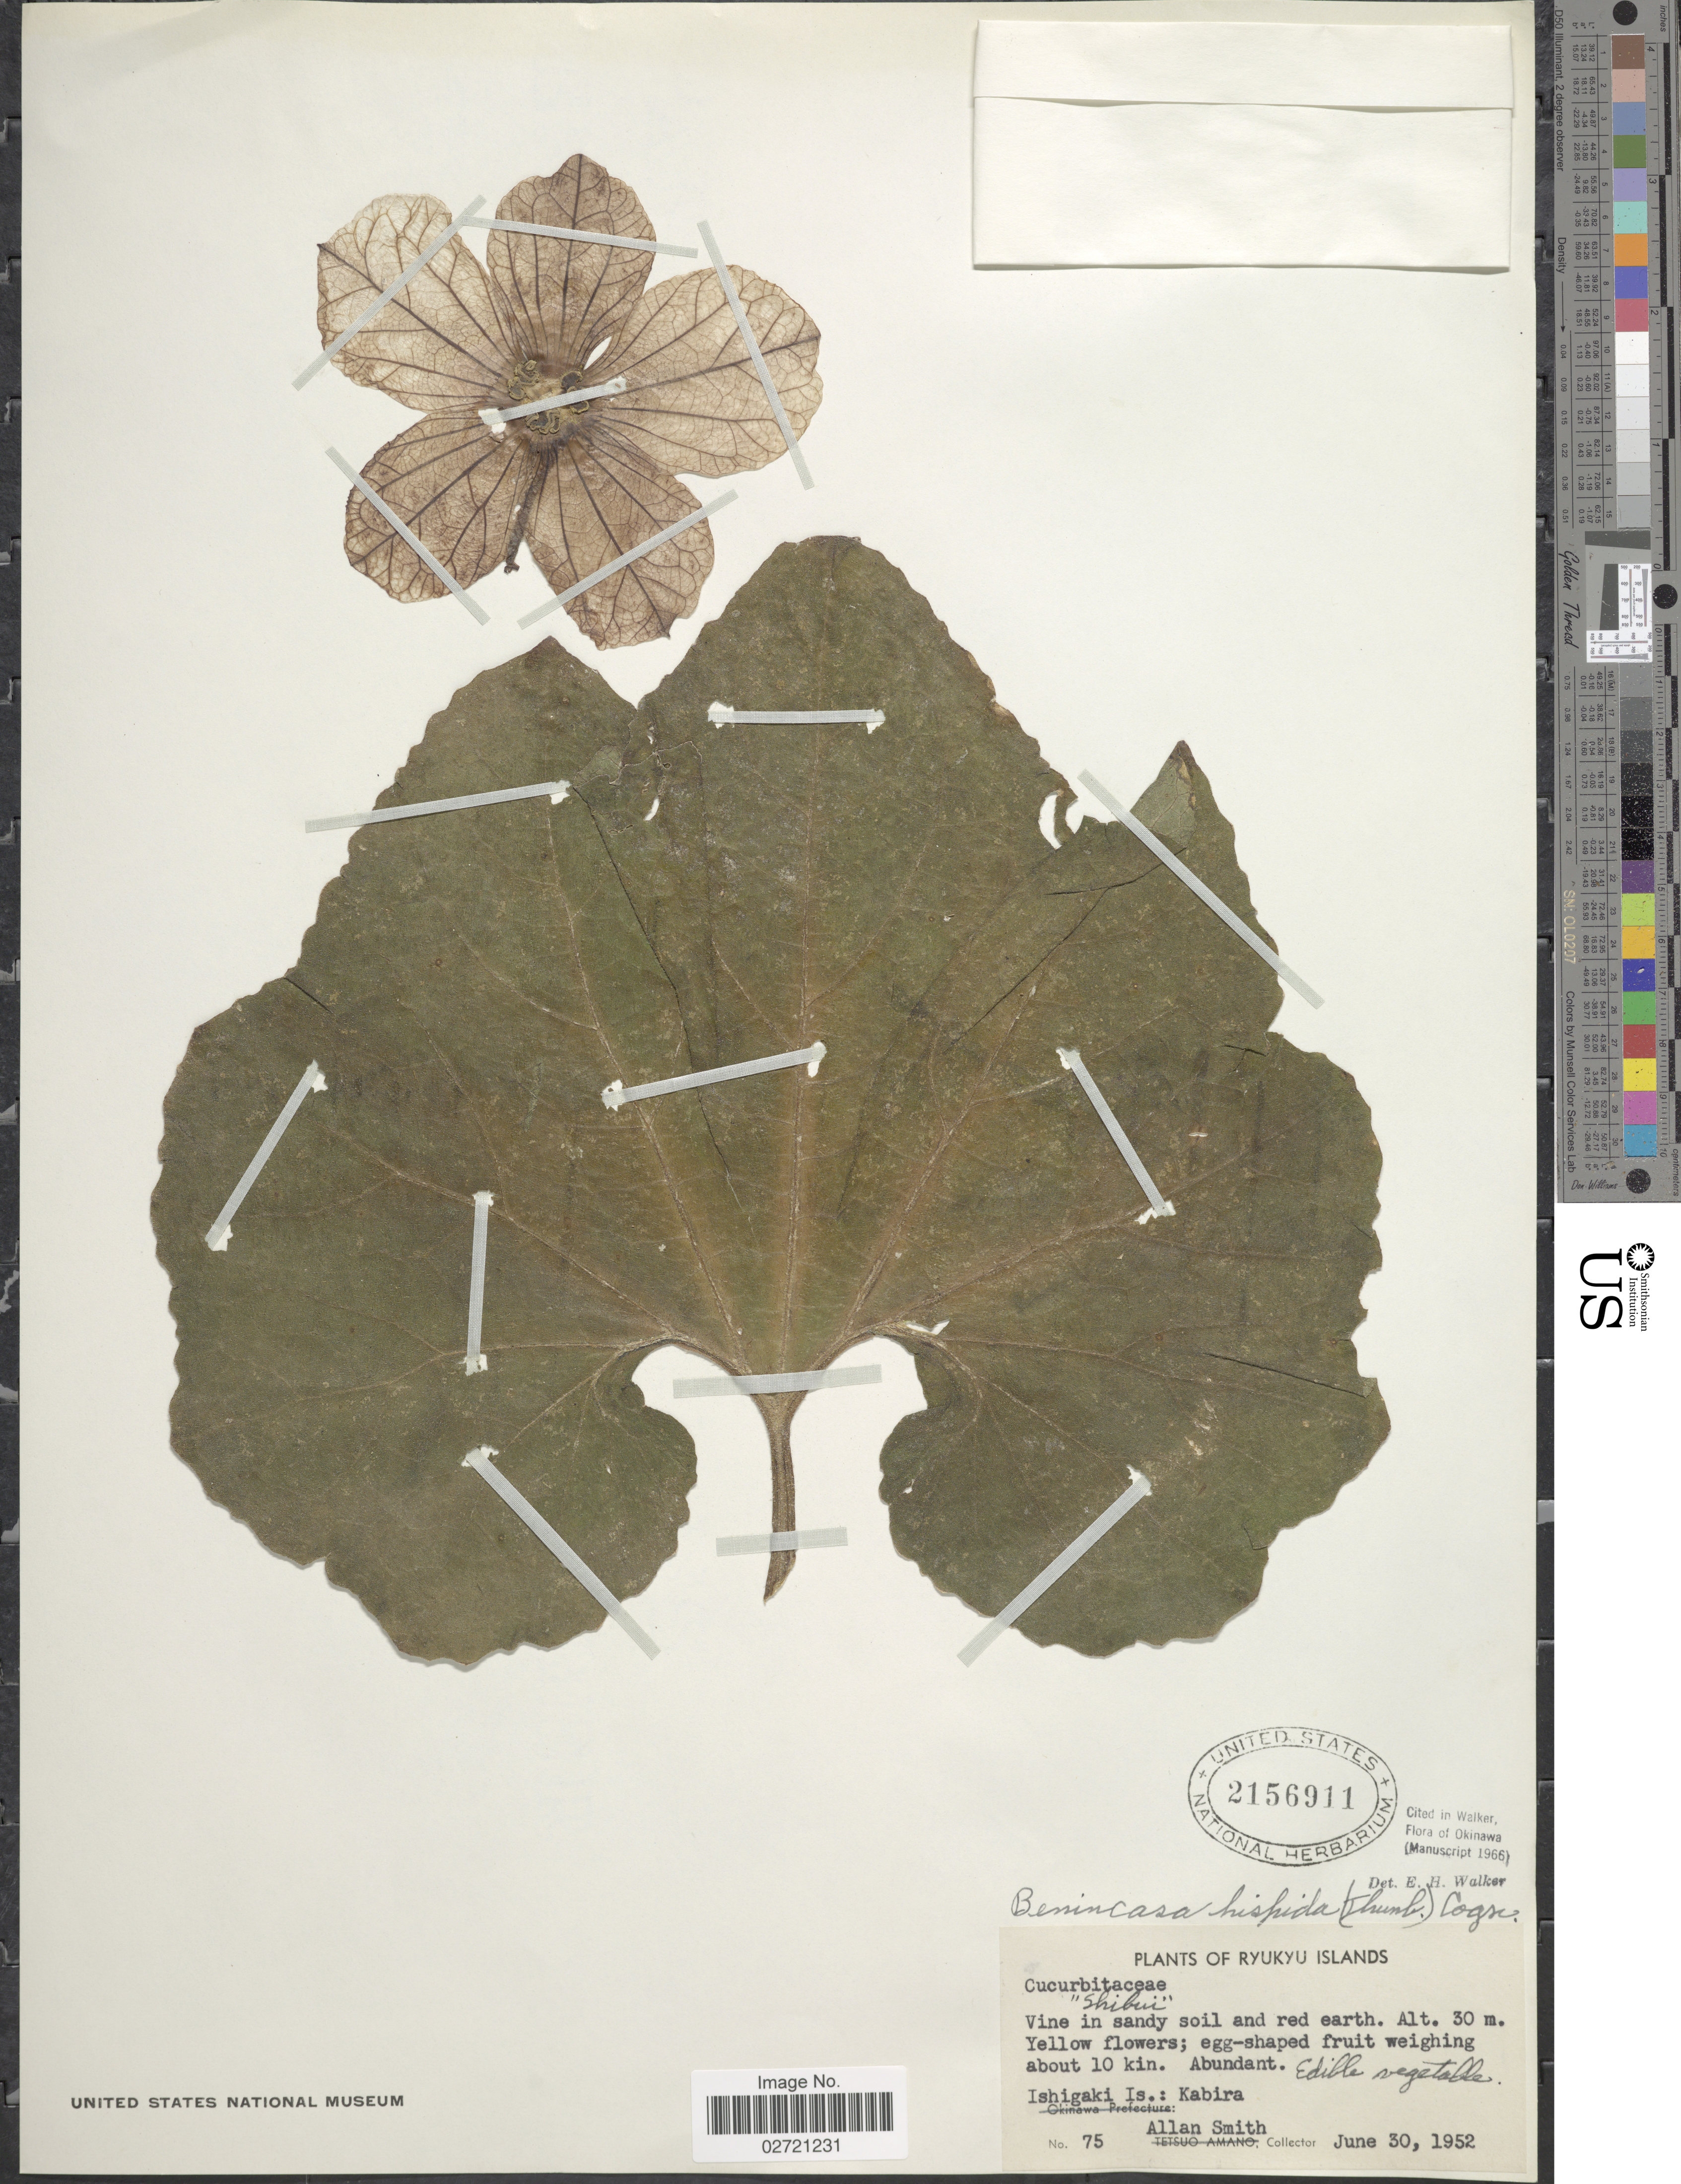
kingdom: Plantae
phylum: Tracheophyta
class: Magnoliopsida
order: Cucurbitales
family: Cucurbitaceae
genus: Benincasa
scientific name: Benincasa hispida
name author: (Thunb.) Cogn.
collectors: A. Smith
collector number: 75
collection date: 1952-06-30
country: Japan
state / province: Okinawa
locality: Ryukyu Islands. Ishigaki Is.: Kabira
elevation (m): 30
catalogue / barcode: US 2156911